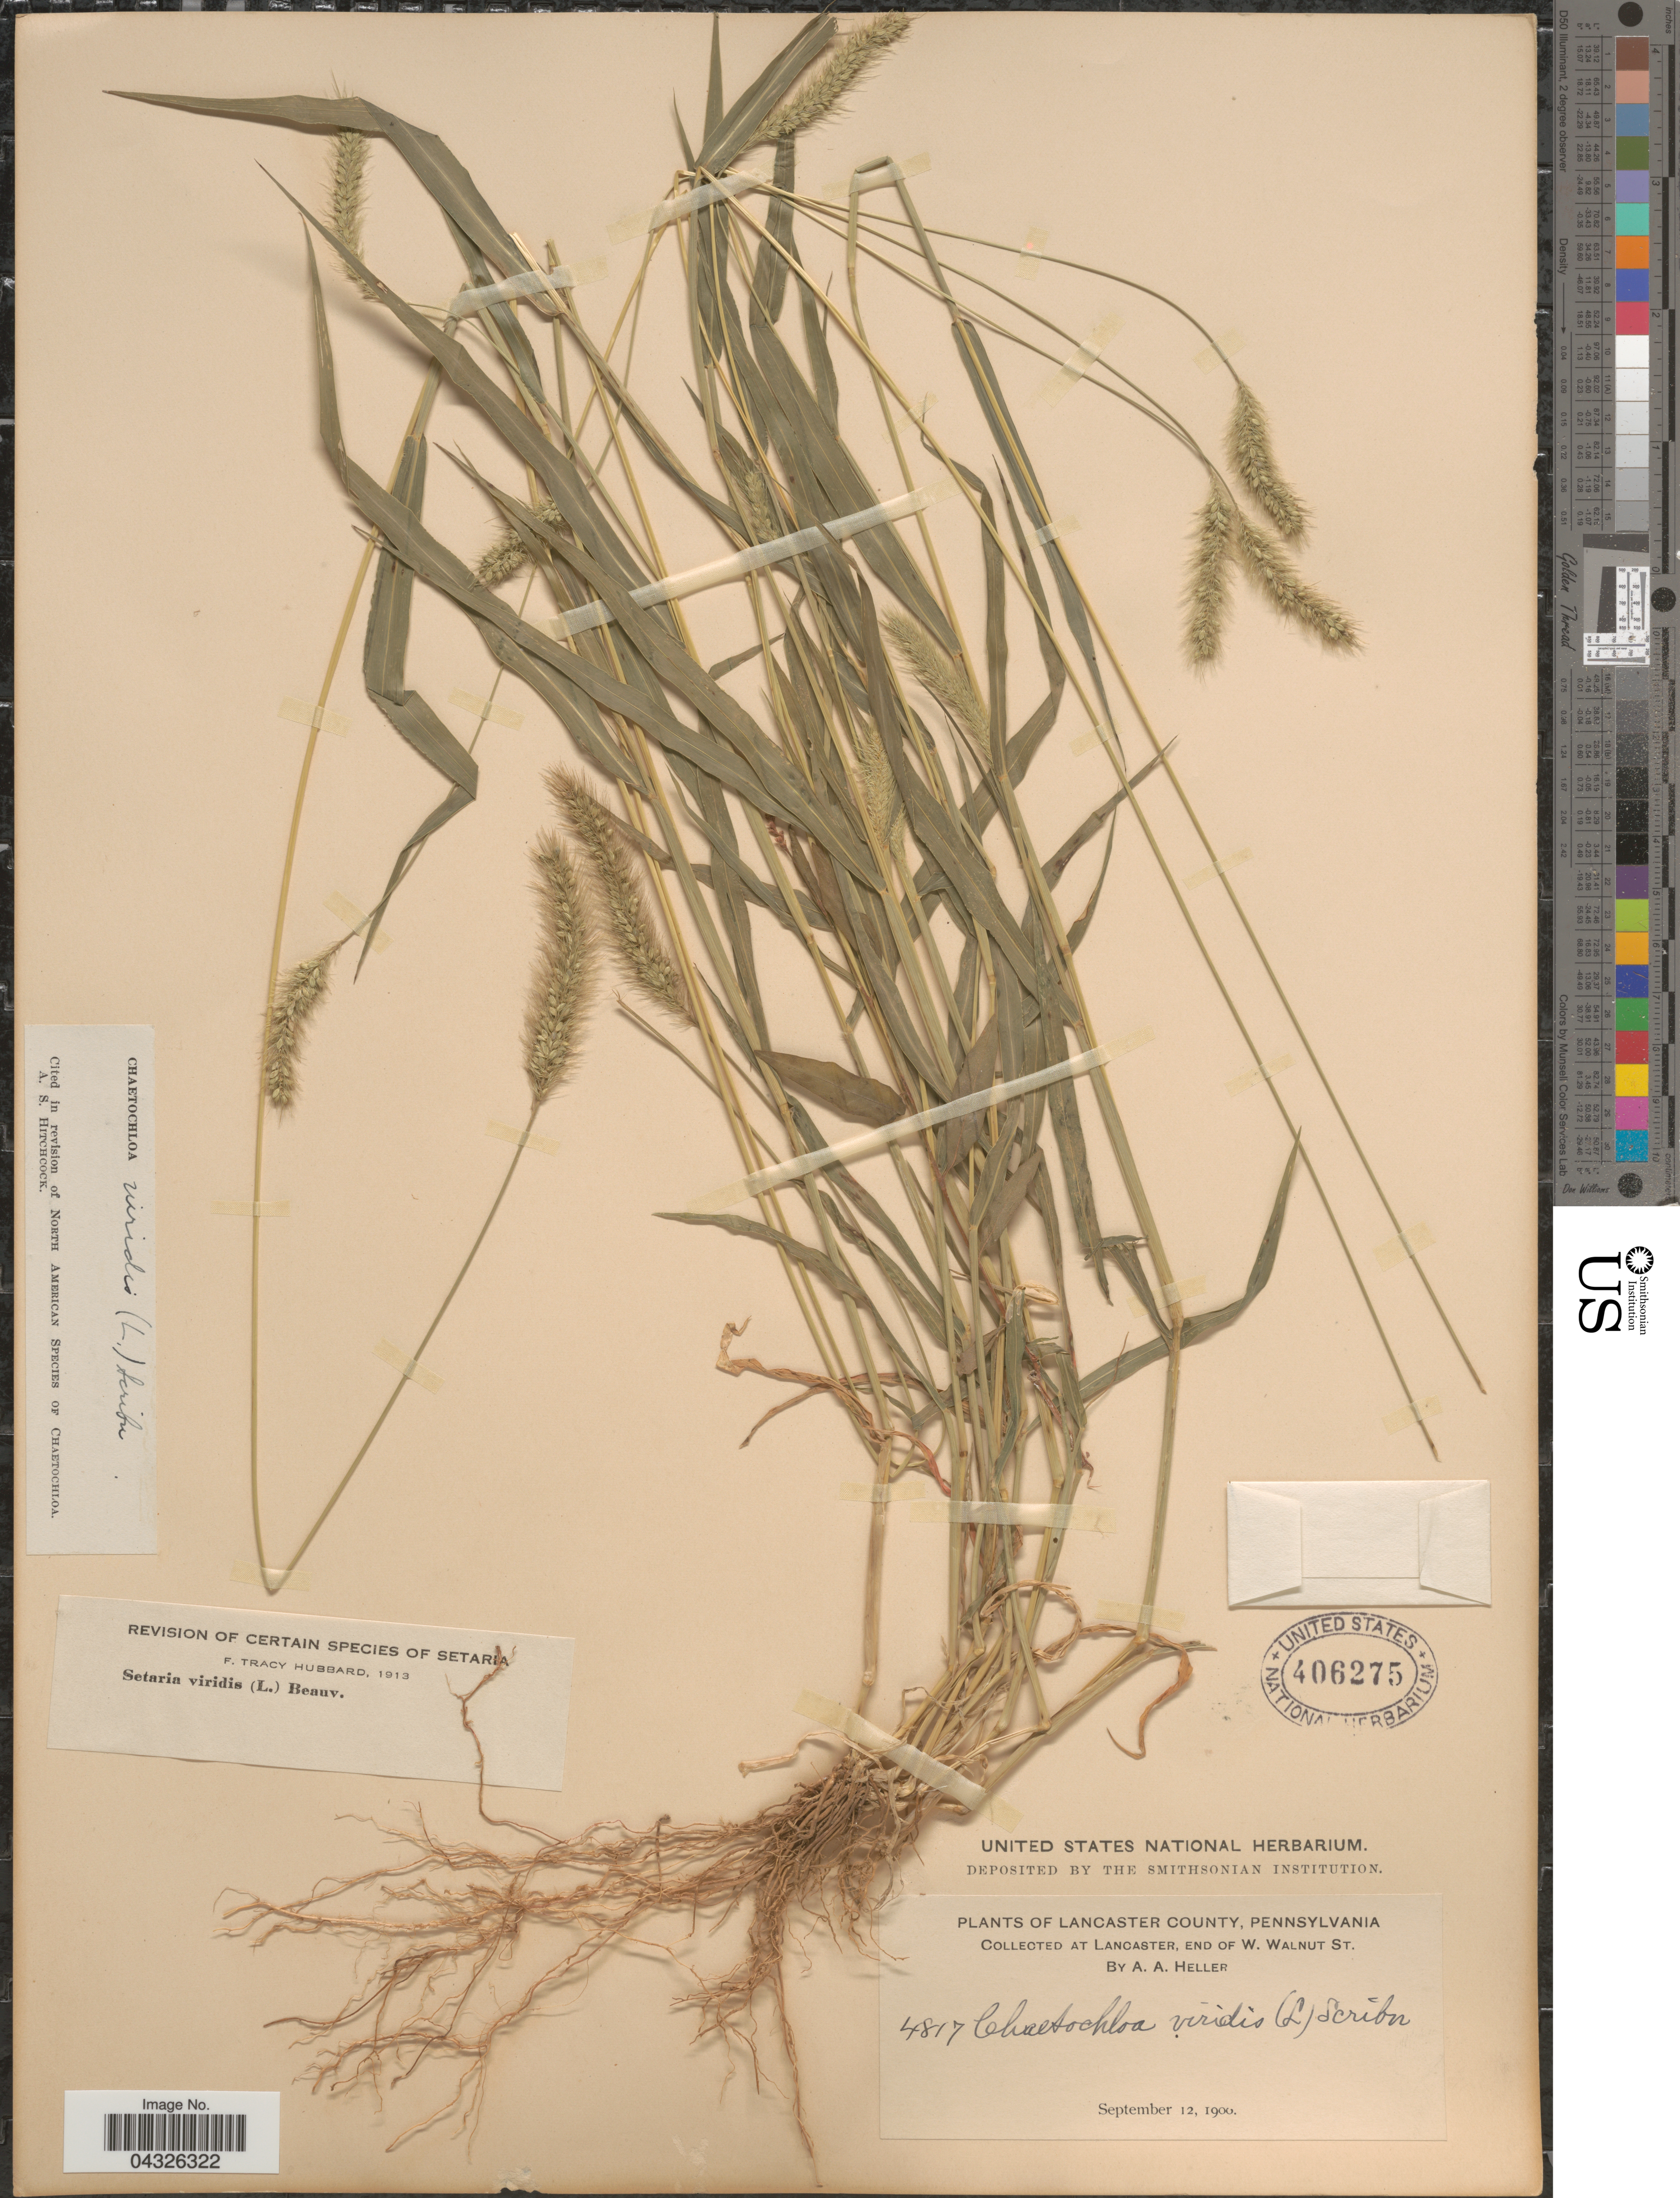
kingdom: Plantae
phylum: Tracheophyta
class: Liliopsida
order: Poales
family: Poaceae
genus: Setaria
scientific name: Setaria viridis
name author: (L.) P. Beauv.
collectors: A. A. Heller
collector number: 4817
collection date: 1900-09-12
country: United States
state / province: Pennsylvania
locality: Lancaster County. At Lancaster, end of W. Walnut St.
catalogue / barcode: US 406275